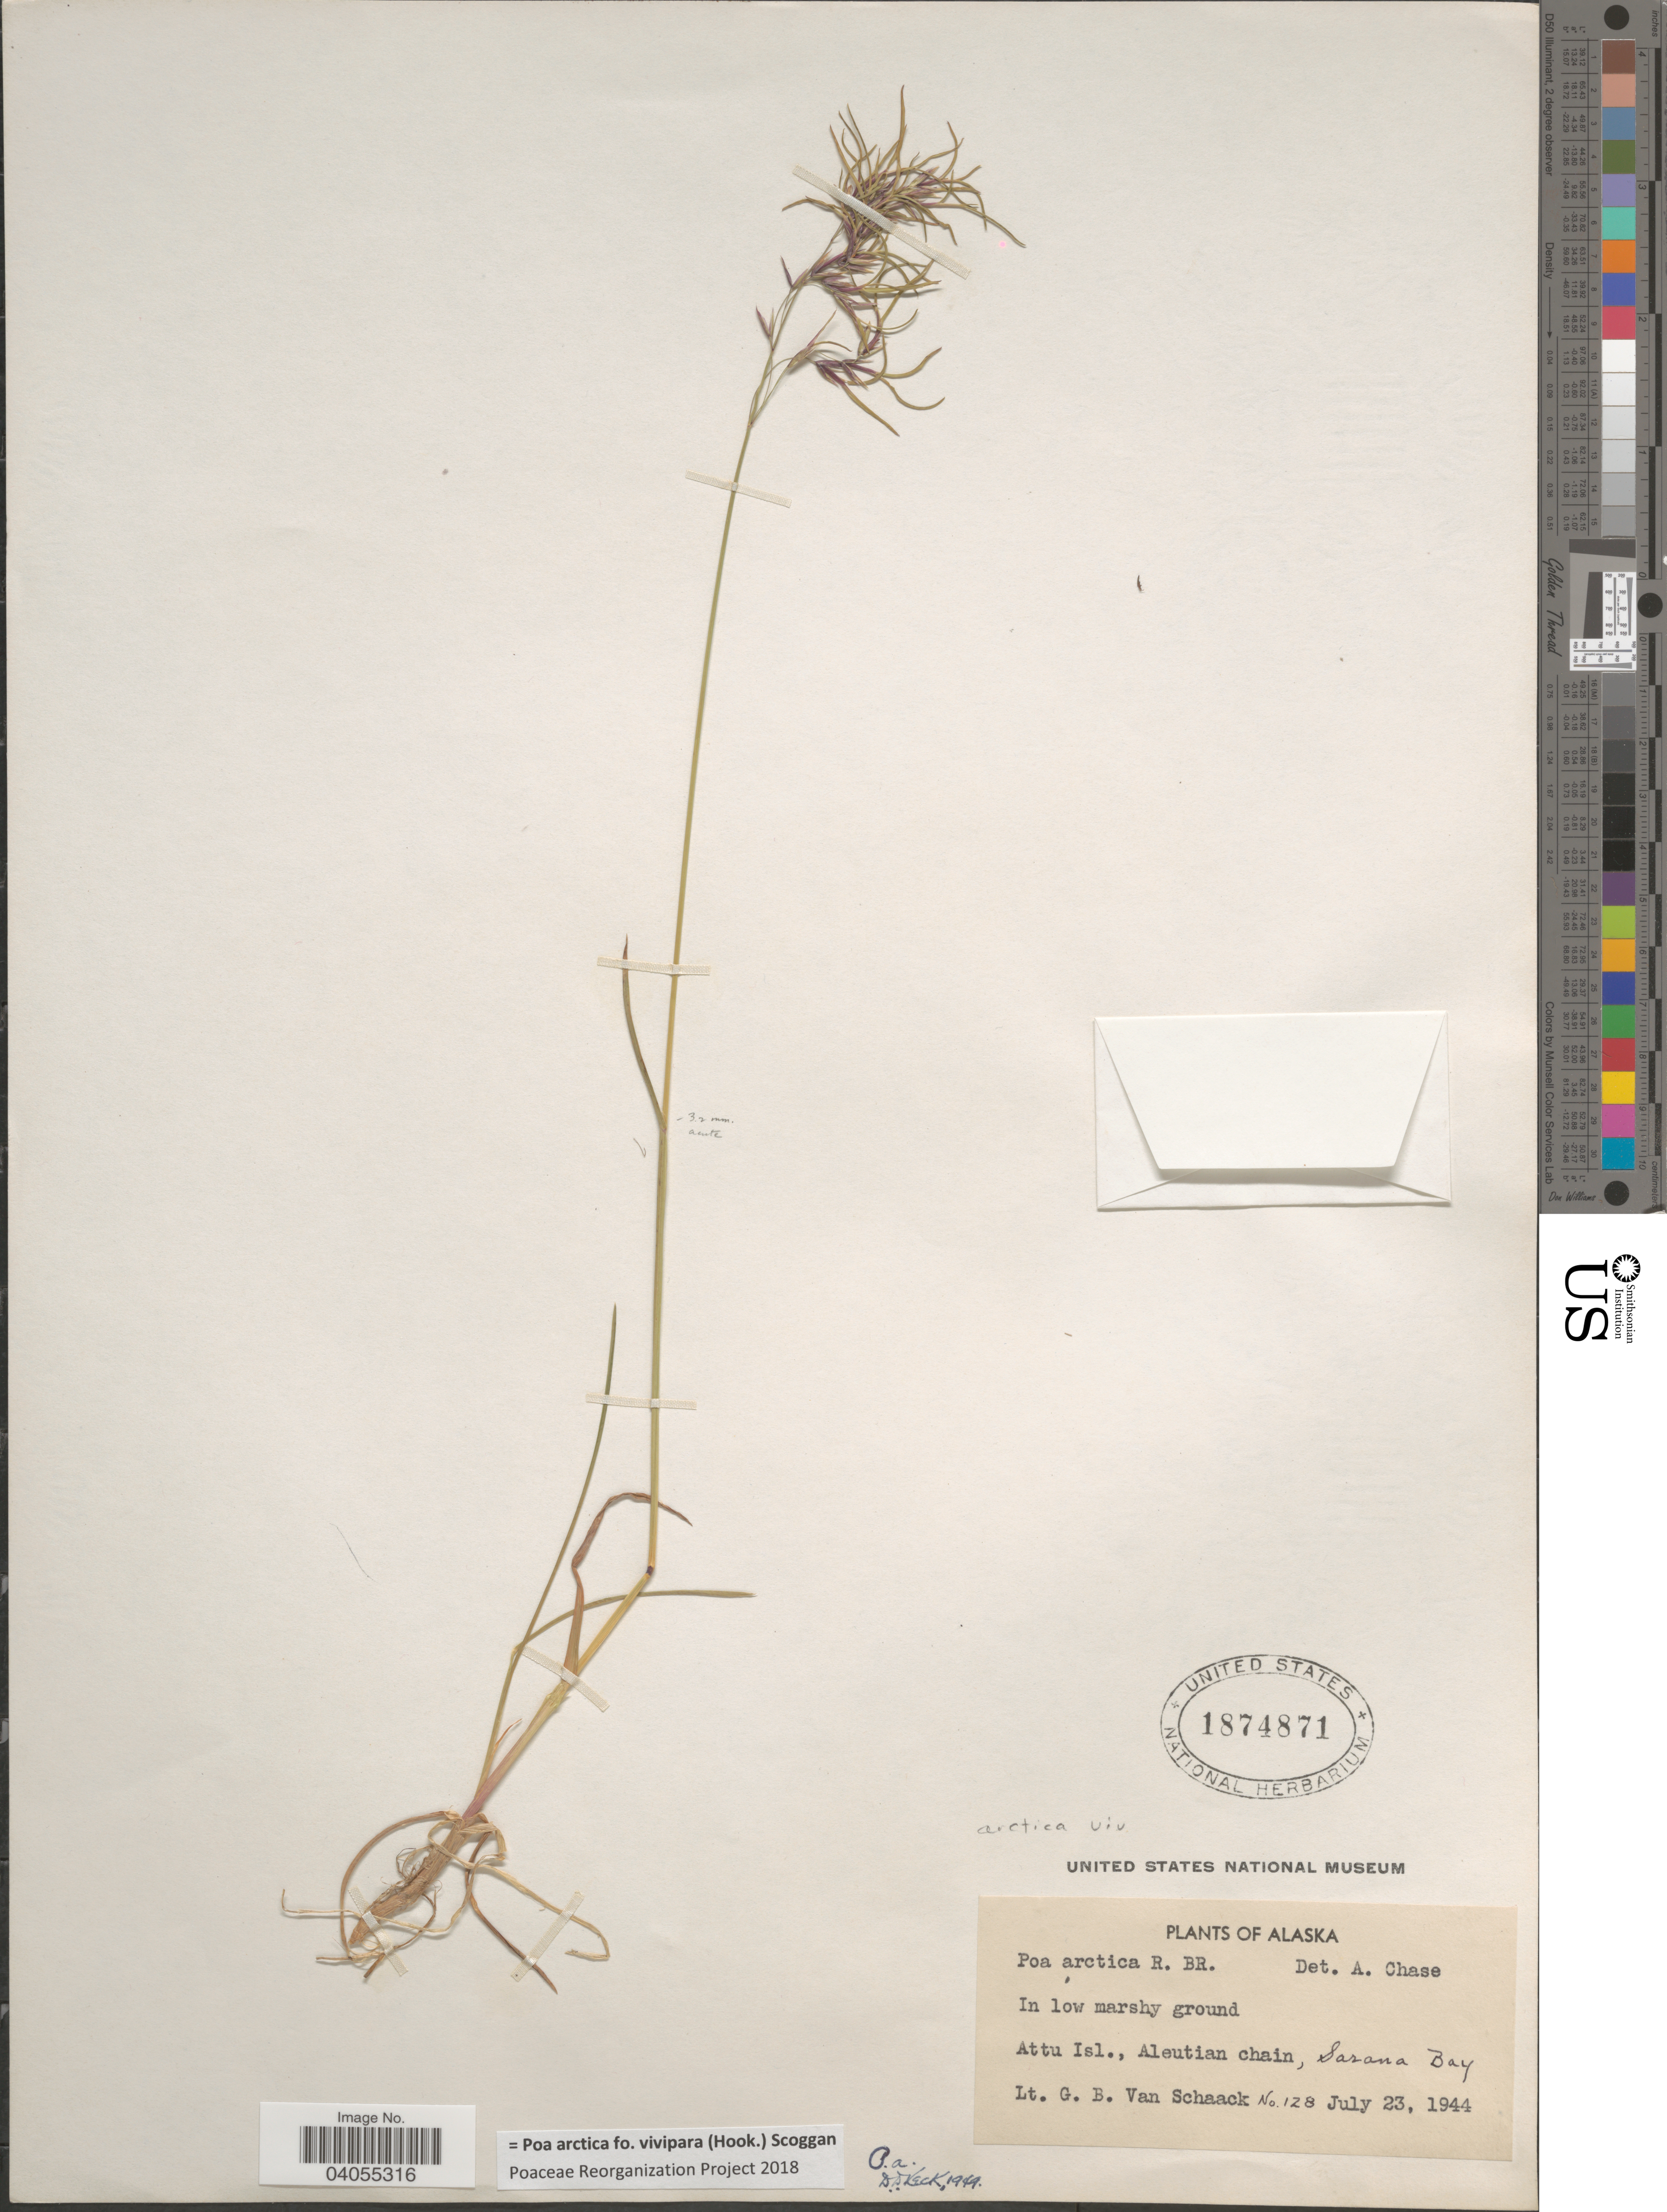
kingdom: Plantae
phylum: Tracheophyta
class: Liliopsida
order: Poales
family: Poaceae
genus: Poa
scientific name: Poa arctica f. vivipara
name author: (Hook.) Scoggan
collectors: G. Van Schaack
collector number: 128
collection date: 1944-07-23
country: United States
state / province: Alaska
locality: In low marshy ground. Attu Isl., Aleutian chain, Sarana Bay.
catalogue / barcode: US 1874871